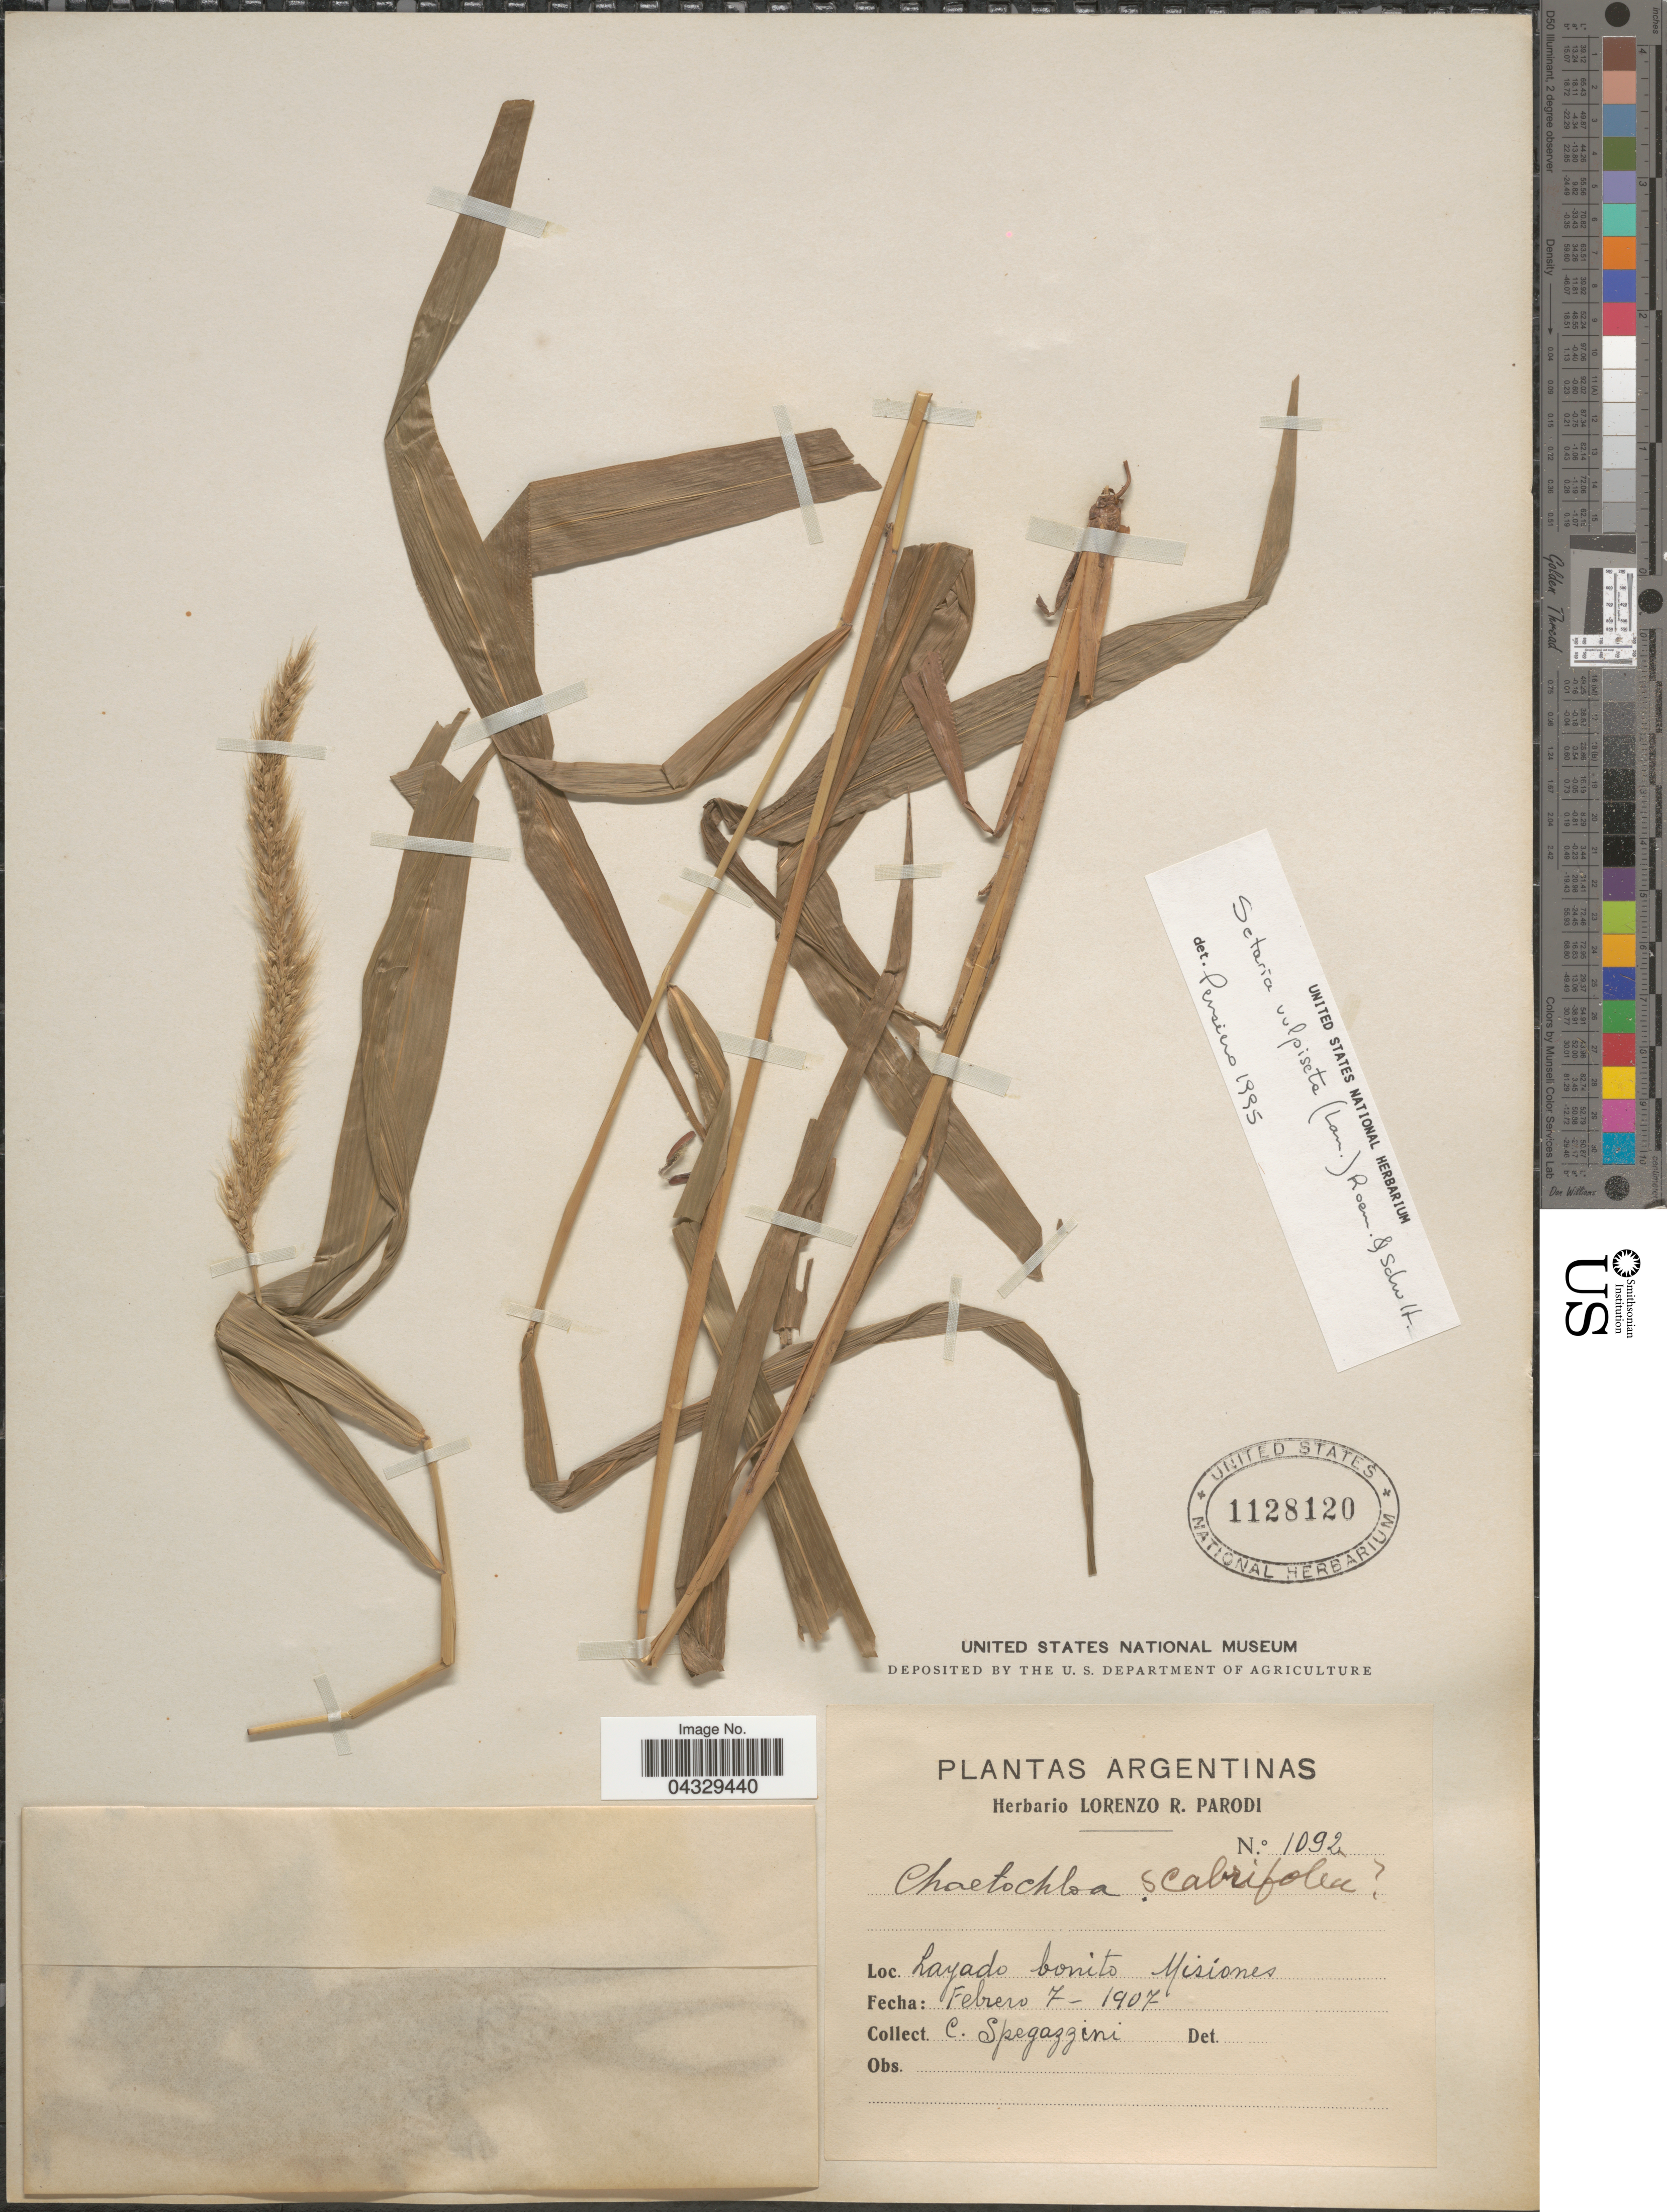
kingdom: Plantae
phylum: Tracheophyta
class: Liliopsida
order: Poales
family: Poaceae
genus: Setaria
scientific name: Setaria vulpiseta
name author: (Lam.) Roem. & Schult.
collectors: C. L. Spegazzini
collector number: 1092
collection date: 1907-02-07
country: Argentina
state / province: Misiones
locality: Layado bonito Misiones.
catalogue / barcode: US 1128120